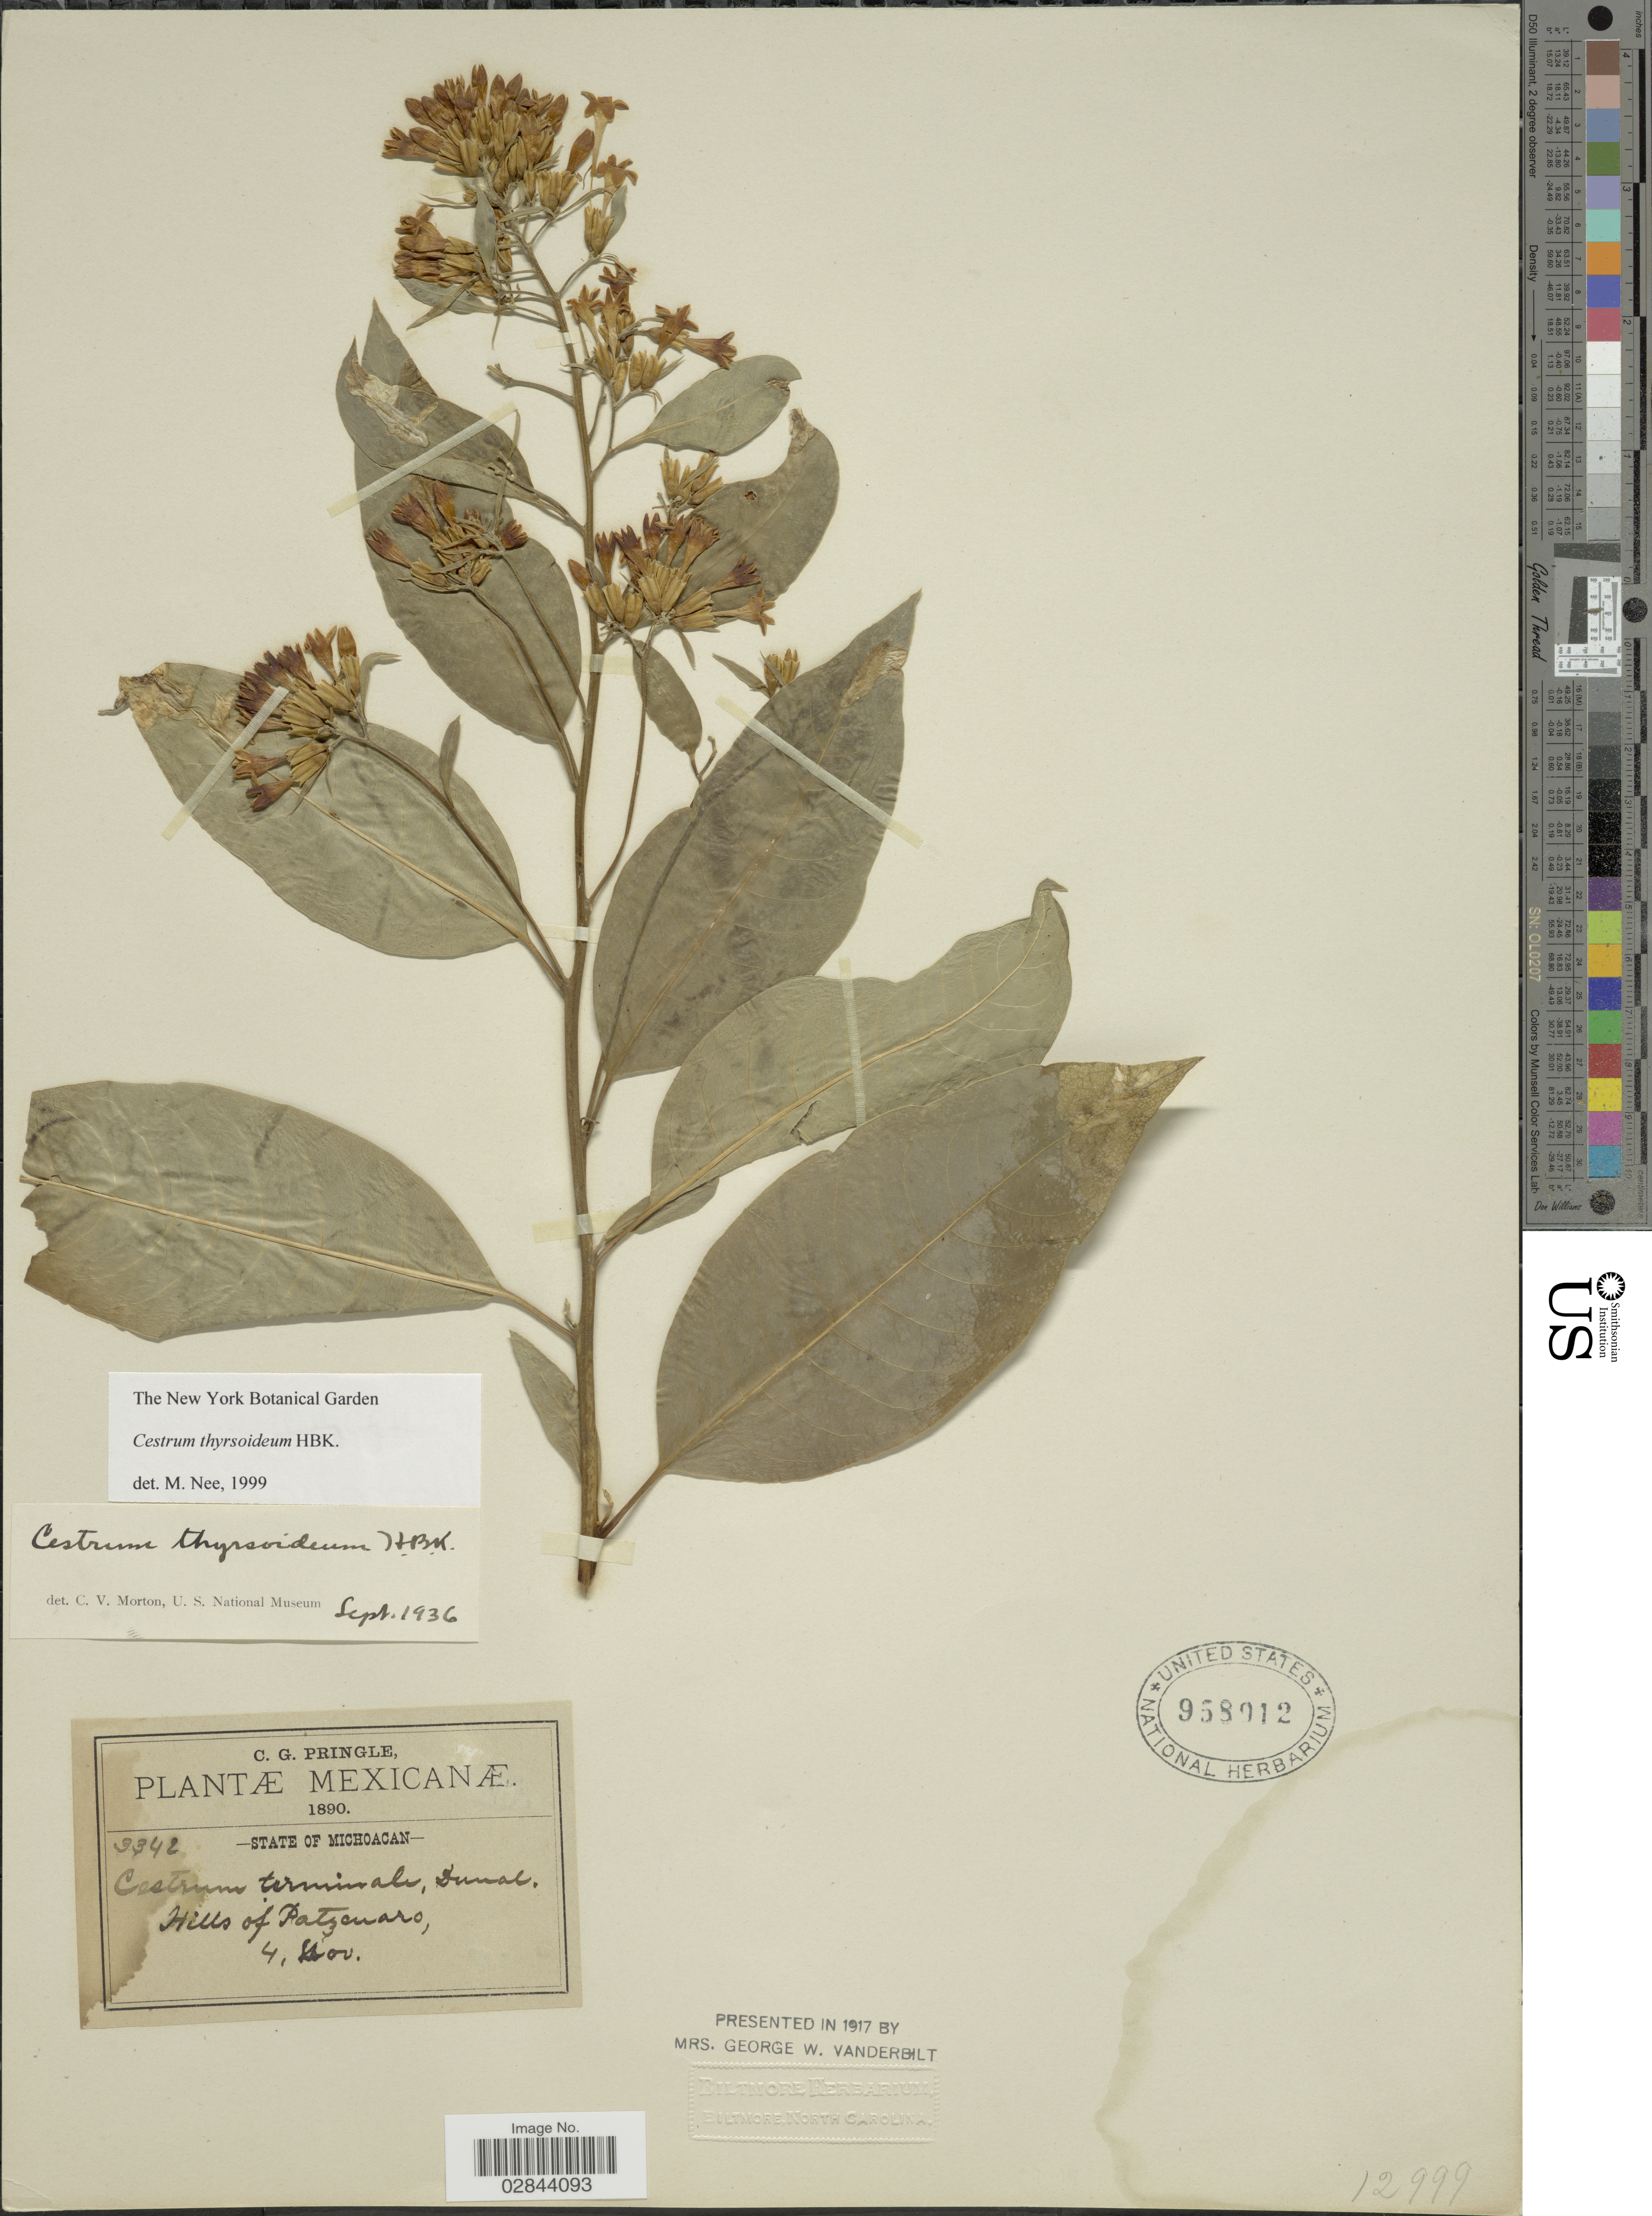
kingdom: Plantae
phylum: Tracheophyta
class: Magnoliopsida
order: Solanales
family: Solanaceae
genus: Cestrum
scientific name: Cestrum thyrsoideum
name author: Kunth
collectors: C. G. Pringle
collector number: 3342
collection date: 1890-11-04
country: Mexico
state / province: Michoacán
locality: Hills of Patzcuaro.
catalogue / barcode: US 958012